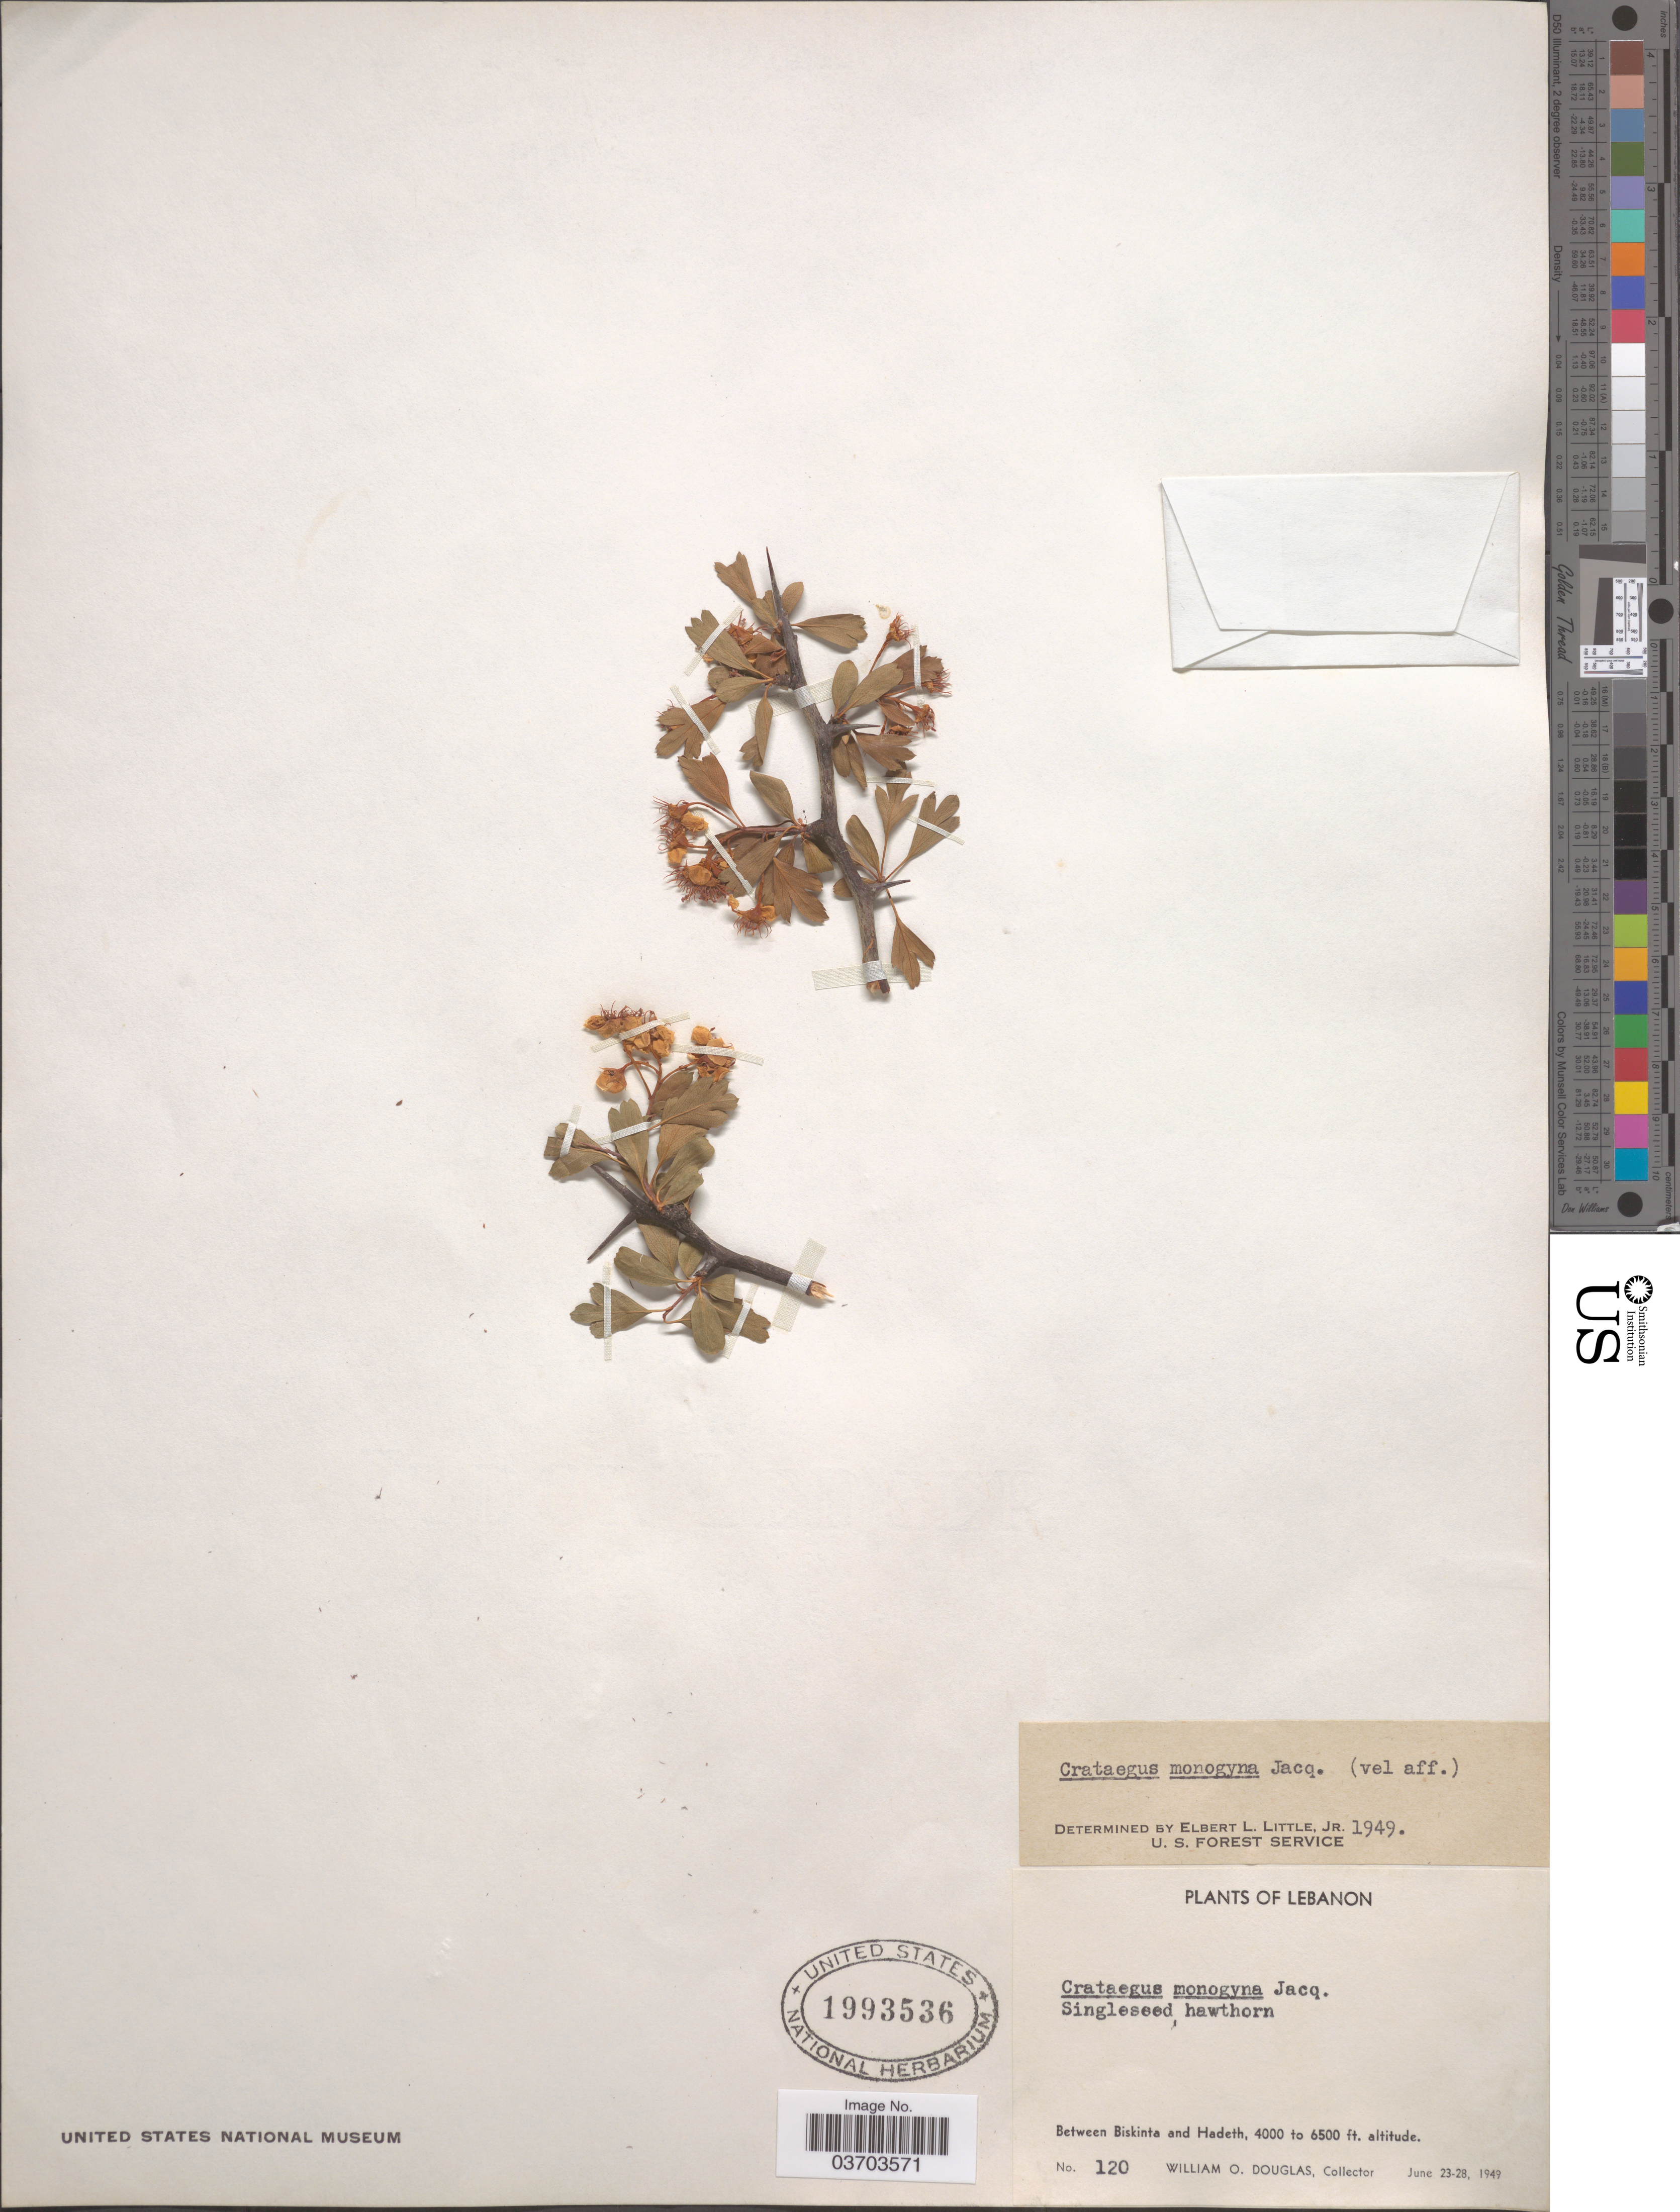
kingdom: Plantae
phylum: Tracheophyta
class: Magnoliopsida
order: Rosales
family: Rosaceae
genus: Crataegus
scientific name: Crataegus monogyna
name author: Lindin.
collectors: W. Douglas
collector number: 120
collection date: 1949-06-23/1949-06-28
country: Lebanon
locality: Between Biskinta and Hadeth.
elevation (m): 1219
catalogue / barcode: US 1993536